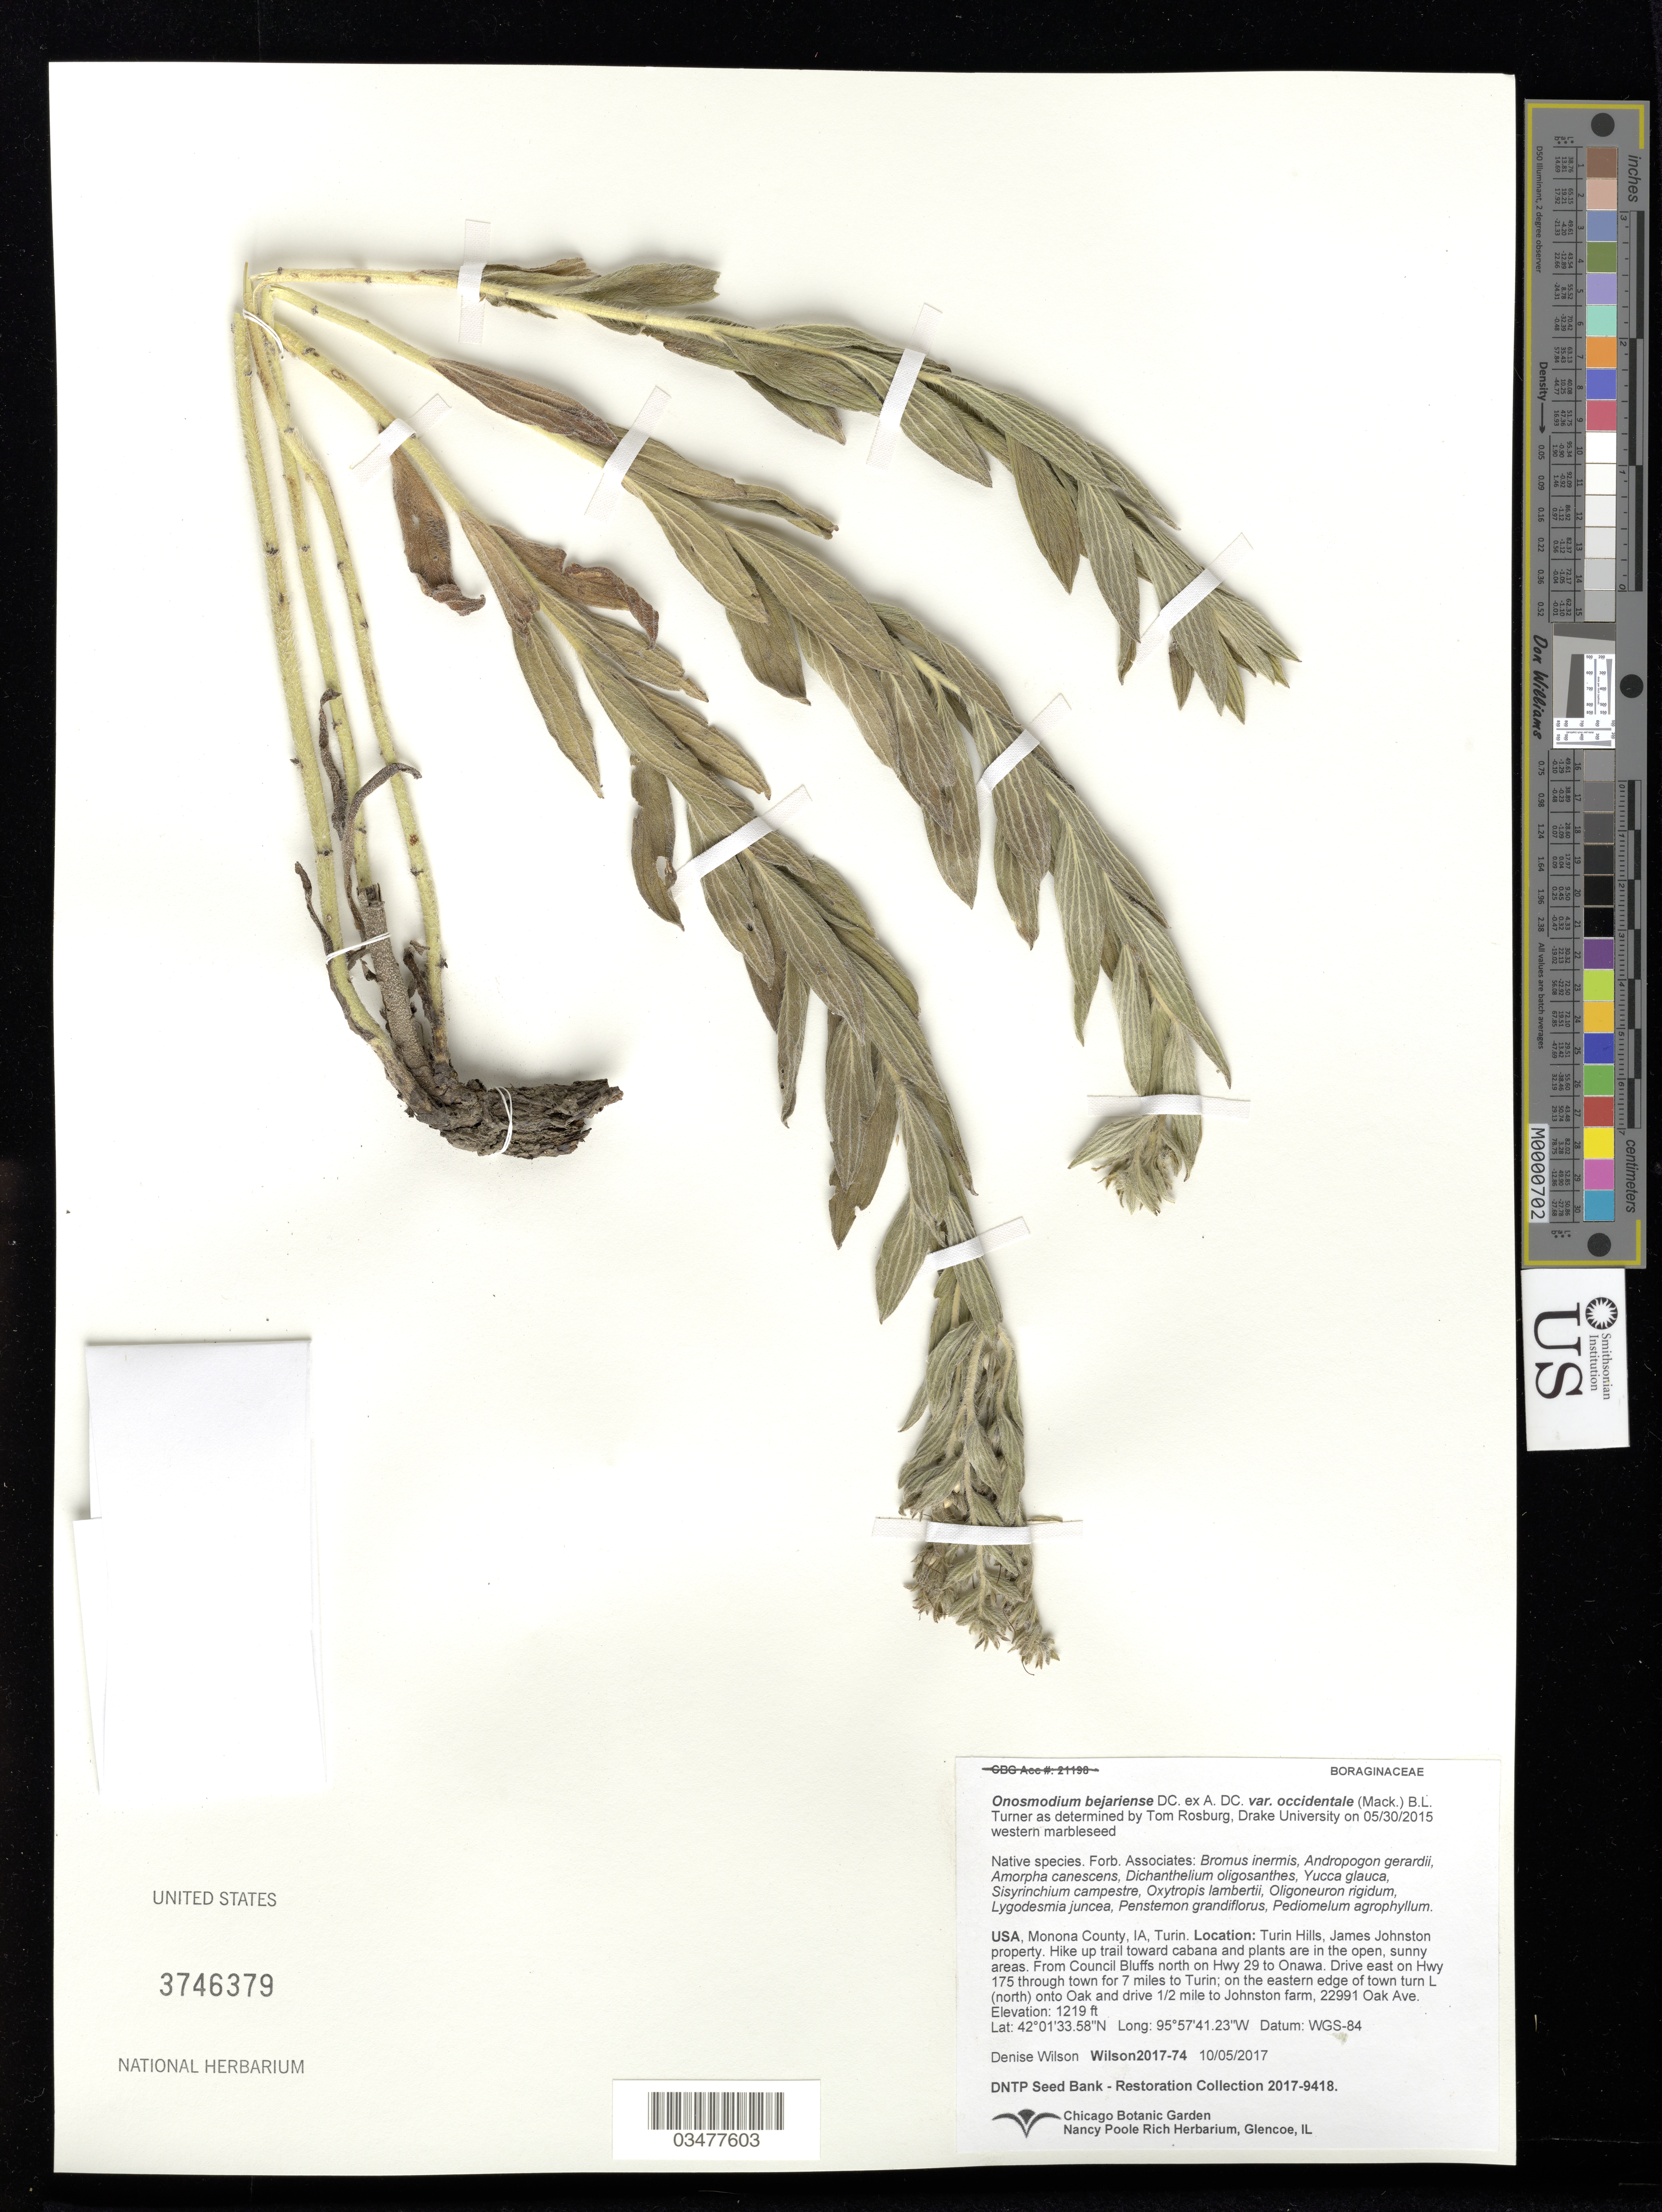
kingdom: Plantae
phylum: Tracheophyta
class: Magnoliopsida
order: Boraginales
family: Boraginaceae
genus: Onosmodium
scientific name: Onosmodium bejariense var. occidentale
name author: (Mack.) B.L. Turner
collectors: D. Wilson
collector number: Wilson2017-74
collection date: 2017-10-05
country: United States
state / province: Iowa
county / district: Monona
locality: James Johnston property in Turin Hills.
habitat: With Bromus inermis, Amorpha canescens, Yucca glauca, ect.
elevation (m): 372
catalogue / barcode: US 3746379